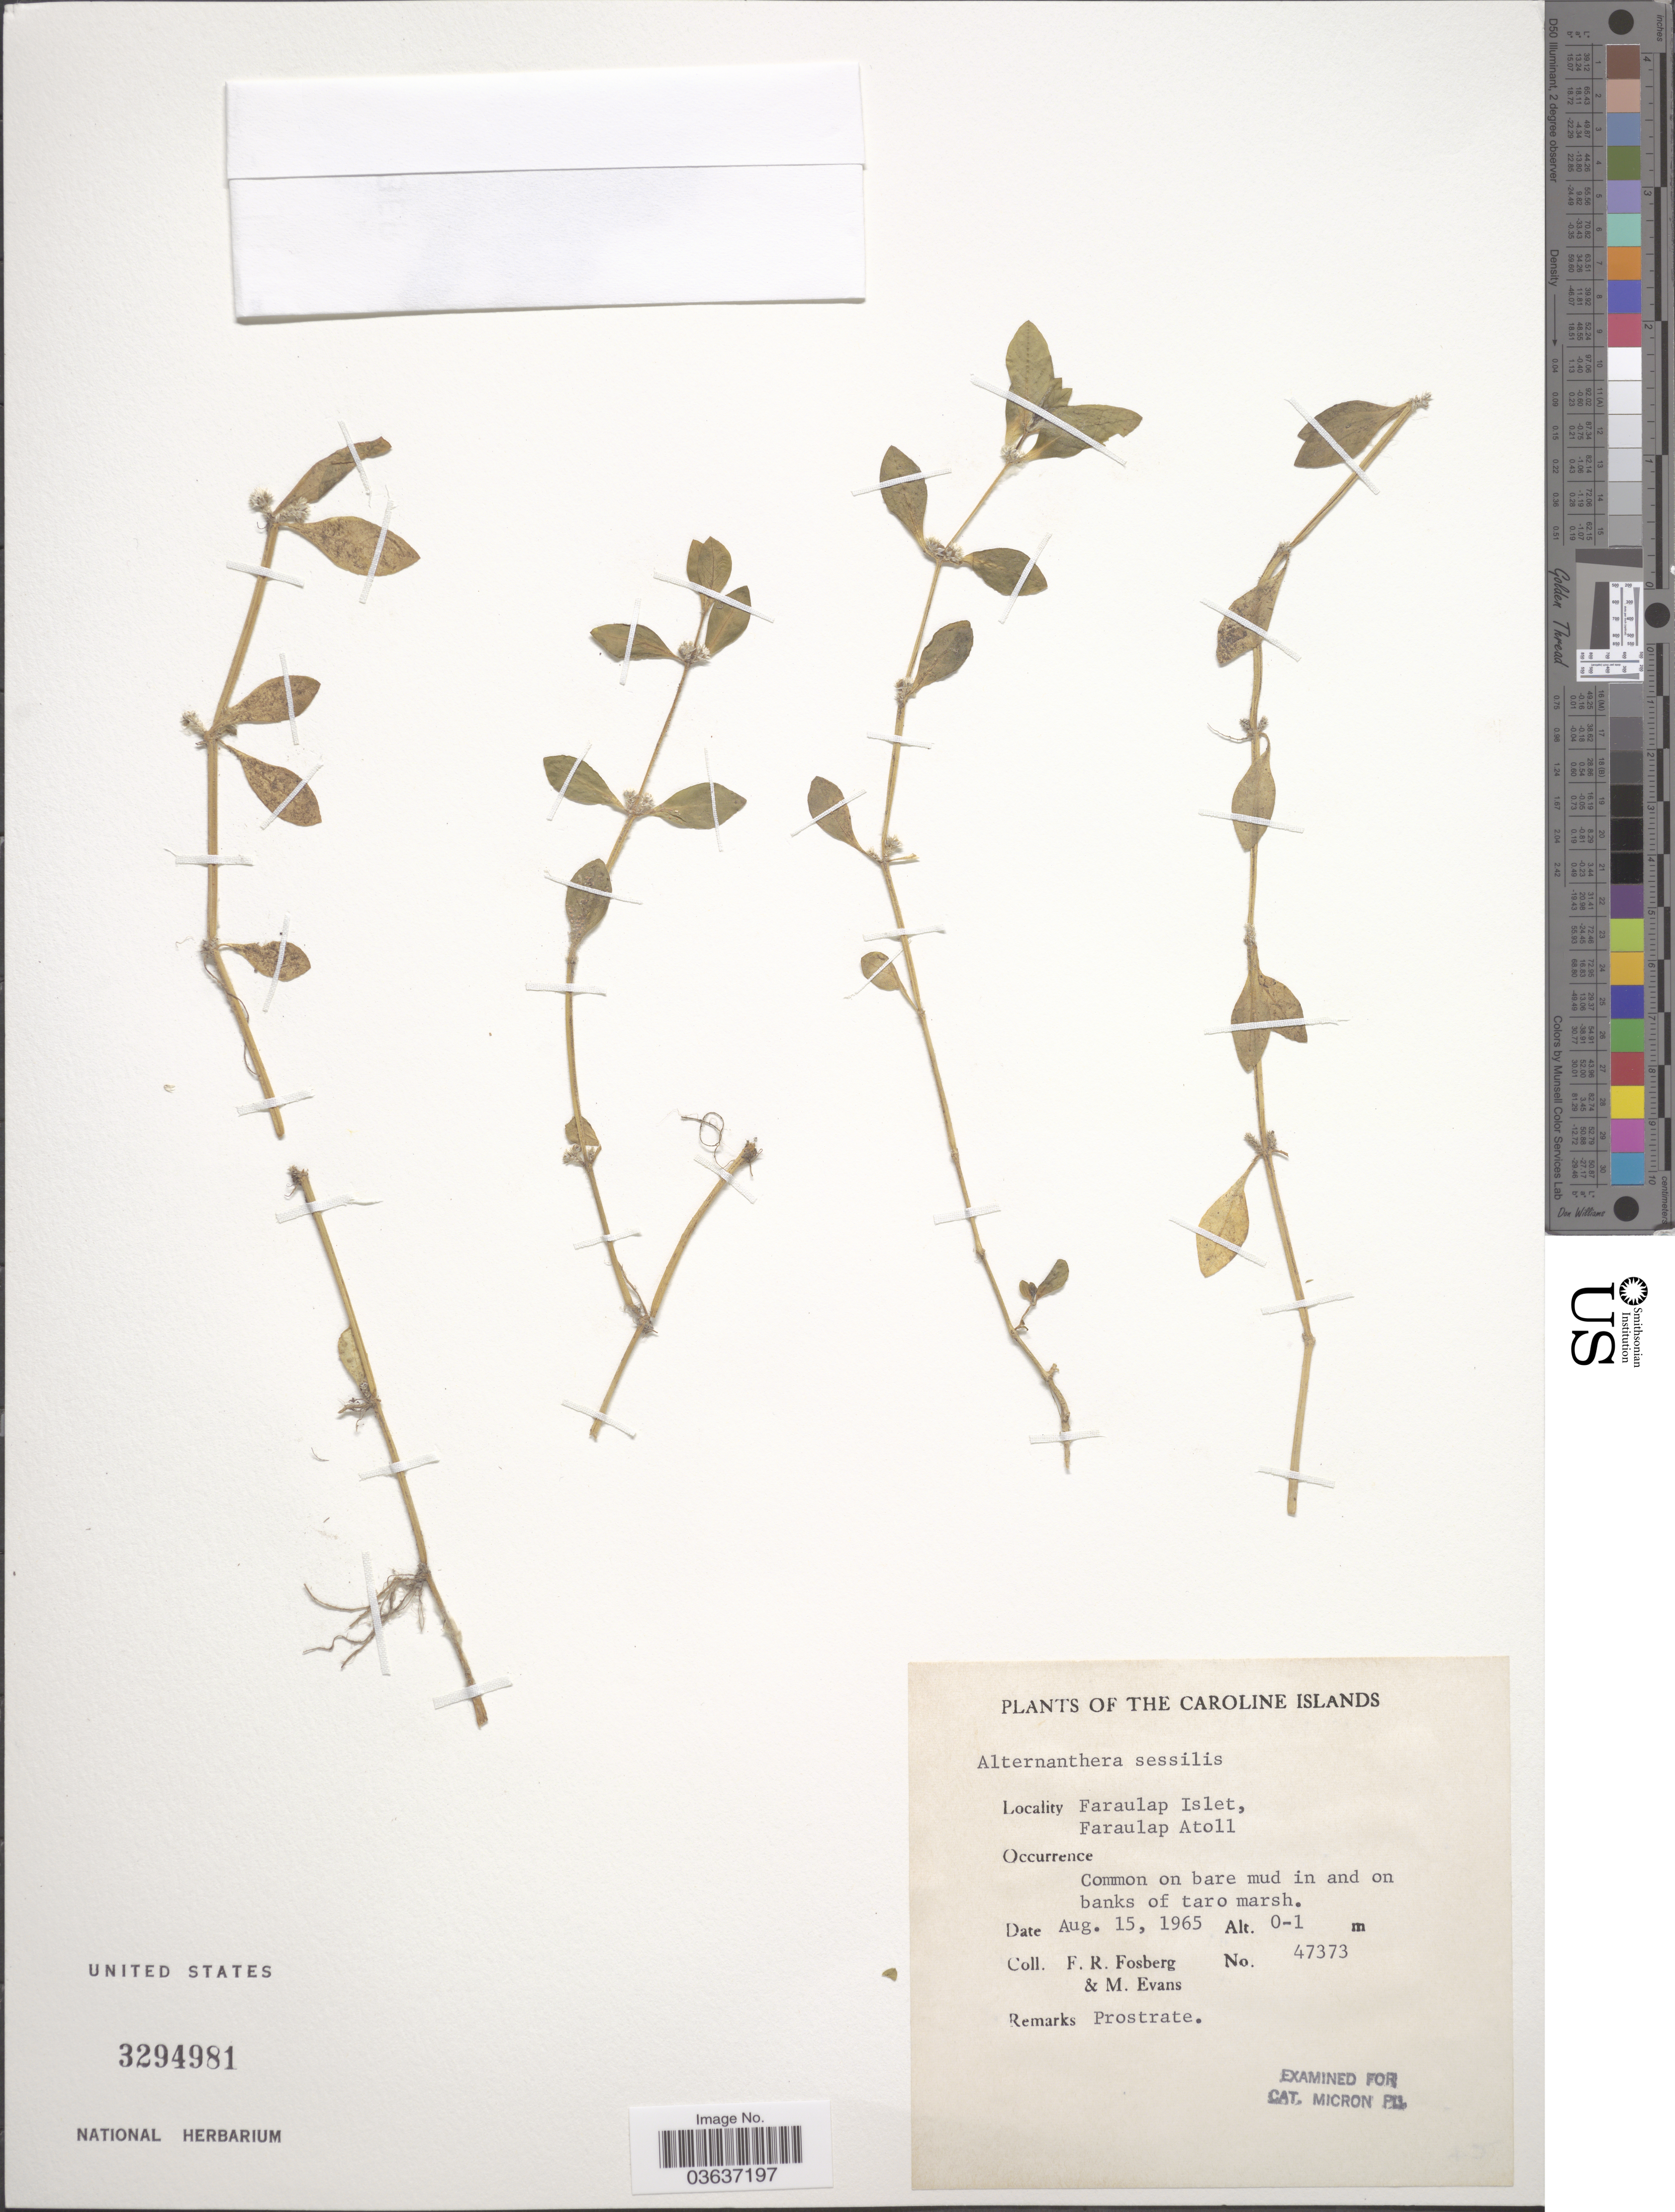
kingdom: Plantae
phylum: Tracheophyta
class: Magnoliopsida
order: Caryophyllales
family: Amaranthaceae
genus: Alternanthera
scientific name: Alternanthera sessilis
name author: (L.) DC.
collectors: F. R. Fosberg & M. Evans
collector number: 47373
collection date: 1965-08-15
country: Micronesia, Federated States of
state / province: Yap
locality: The Caroline Islands. Faraulap Islet, Faraulap Atoll.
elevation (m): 0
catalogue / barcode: US 3294981